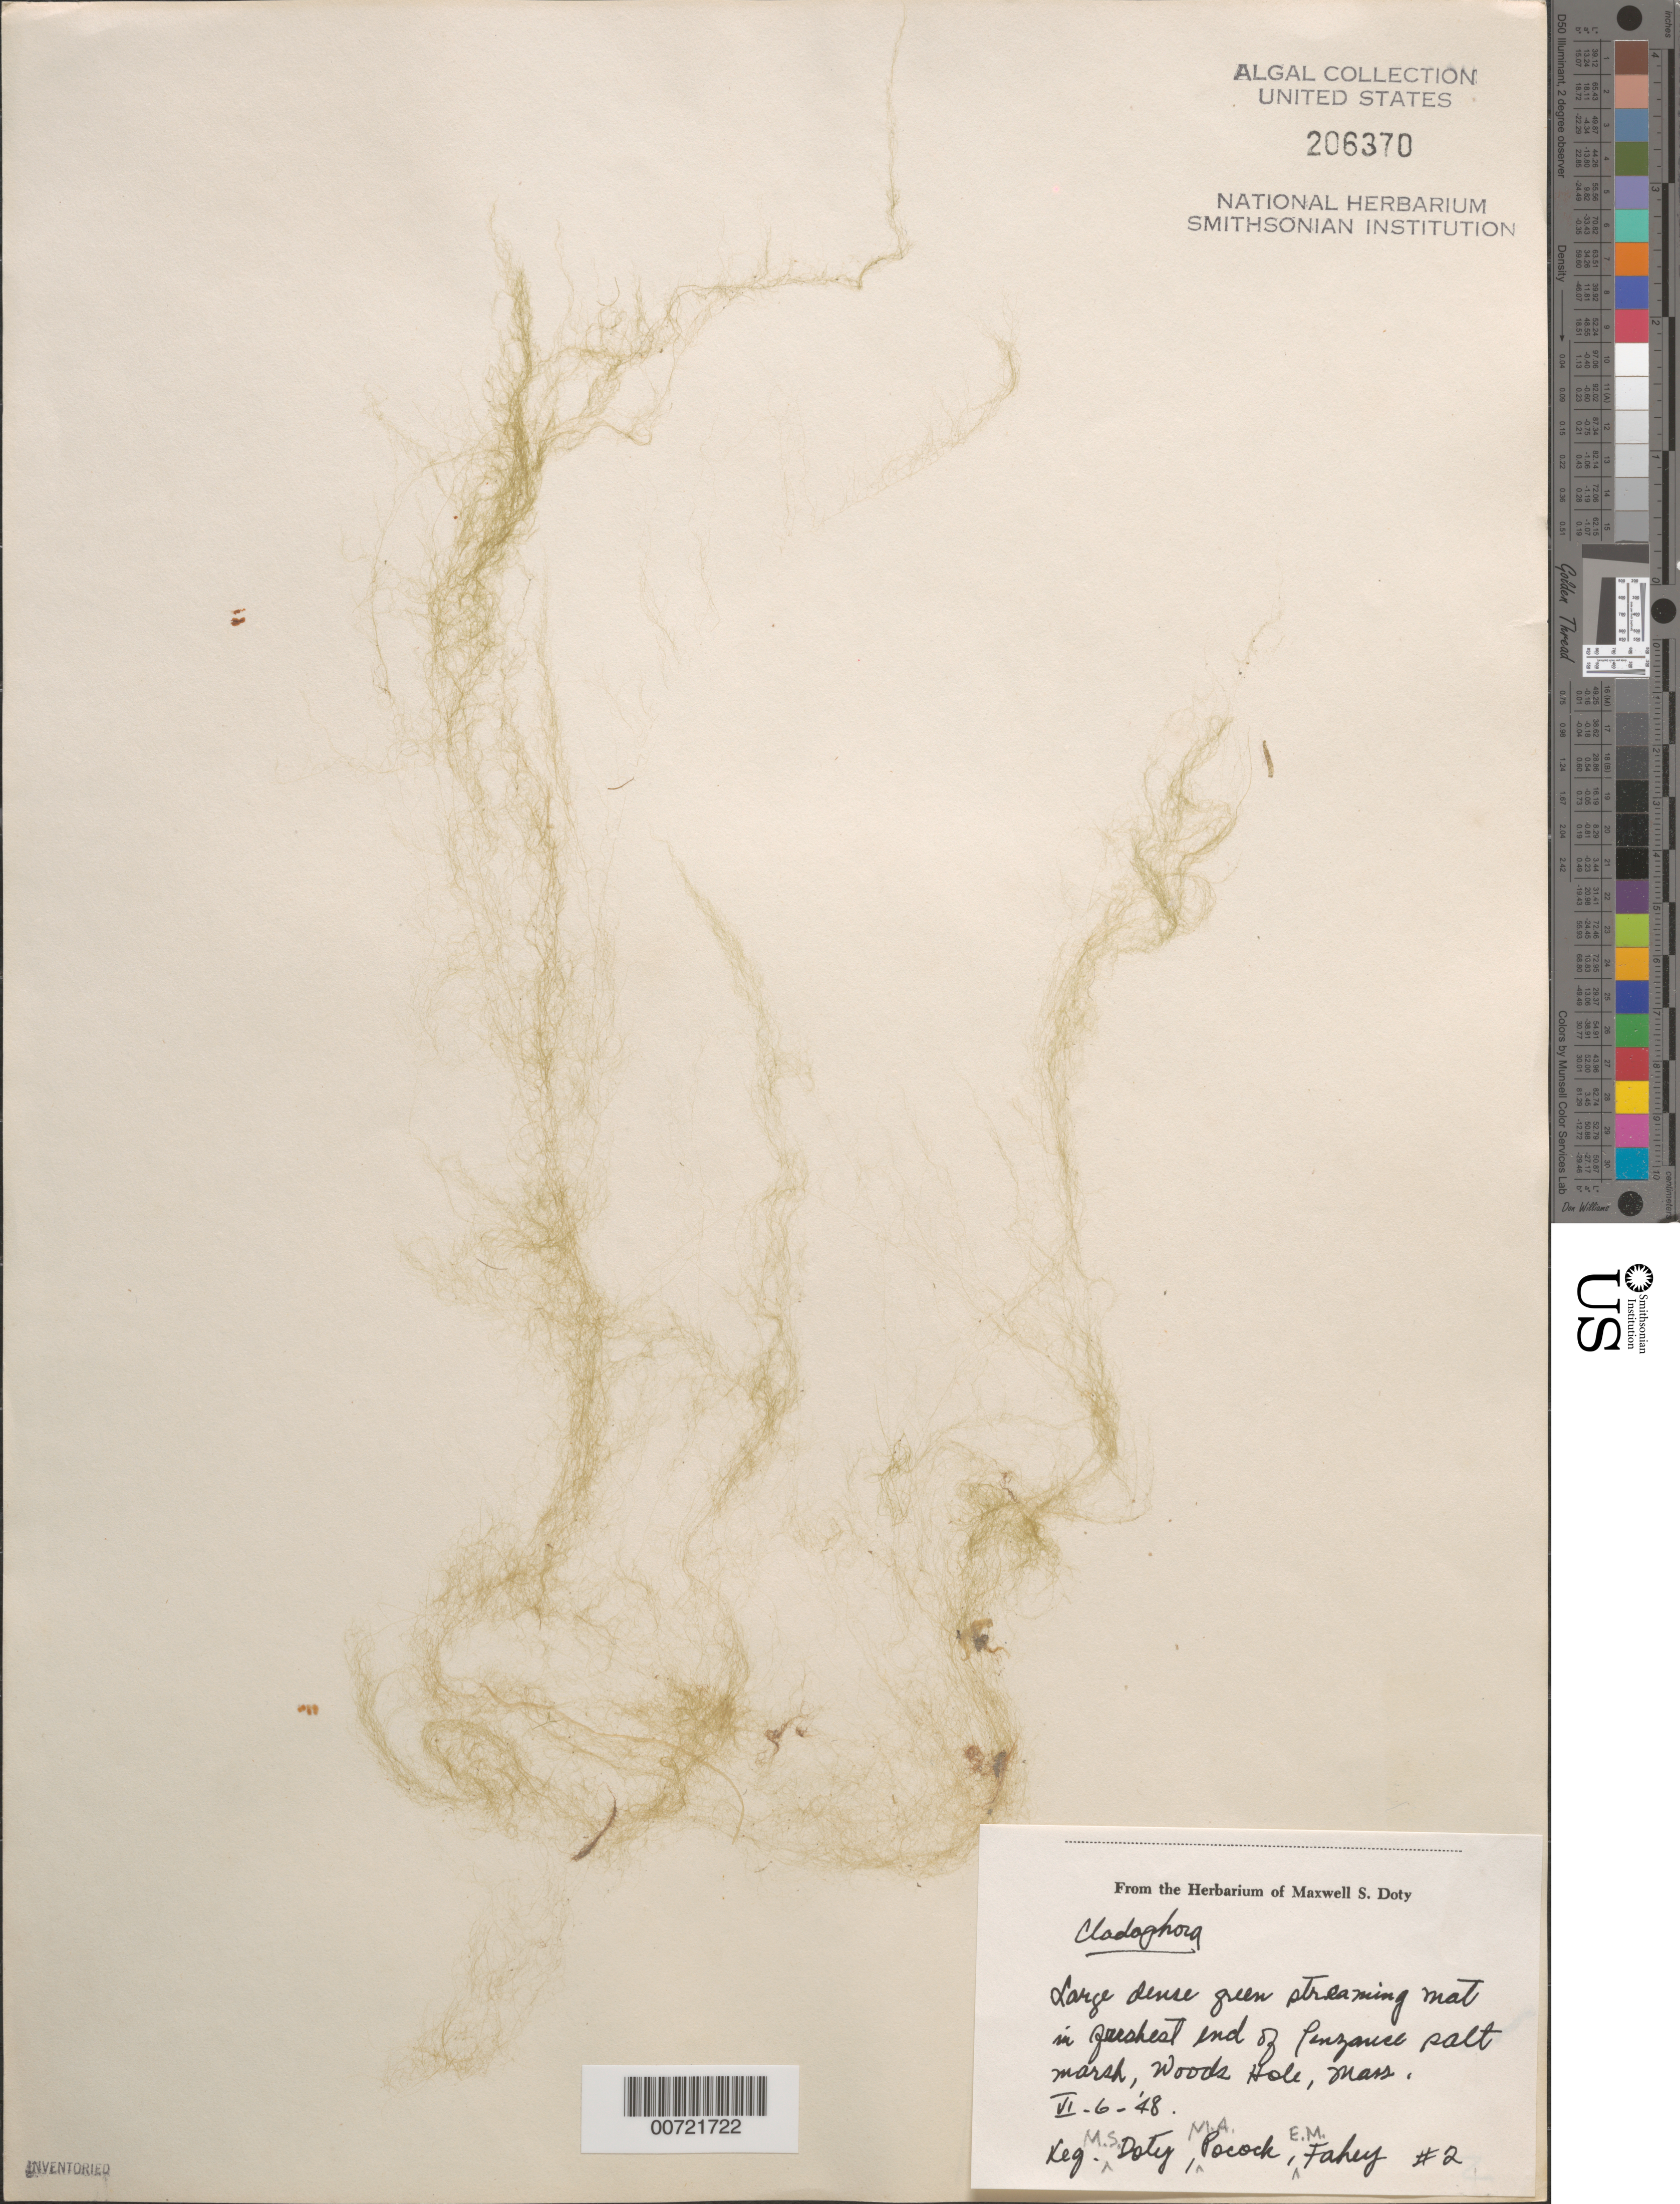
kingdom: Plantae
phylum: Chlorophyta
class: Ulvophyceae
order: Cladophorales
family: Cladophoraceae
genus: Cladophora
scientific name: Cladophora sp.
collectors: M. S. Doty, M. Pocock & E. Fahey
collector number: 2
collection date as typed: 06 Jun 1948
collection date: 1948-06-06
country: United States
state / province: Massachusetts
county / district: Barnstable County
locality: Woods Hole, Penzance salt marsh, Cape Cod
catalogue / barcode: US 206370